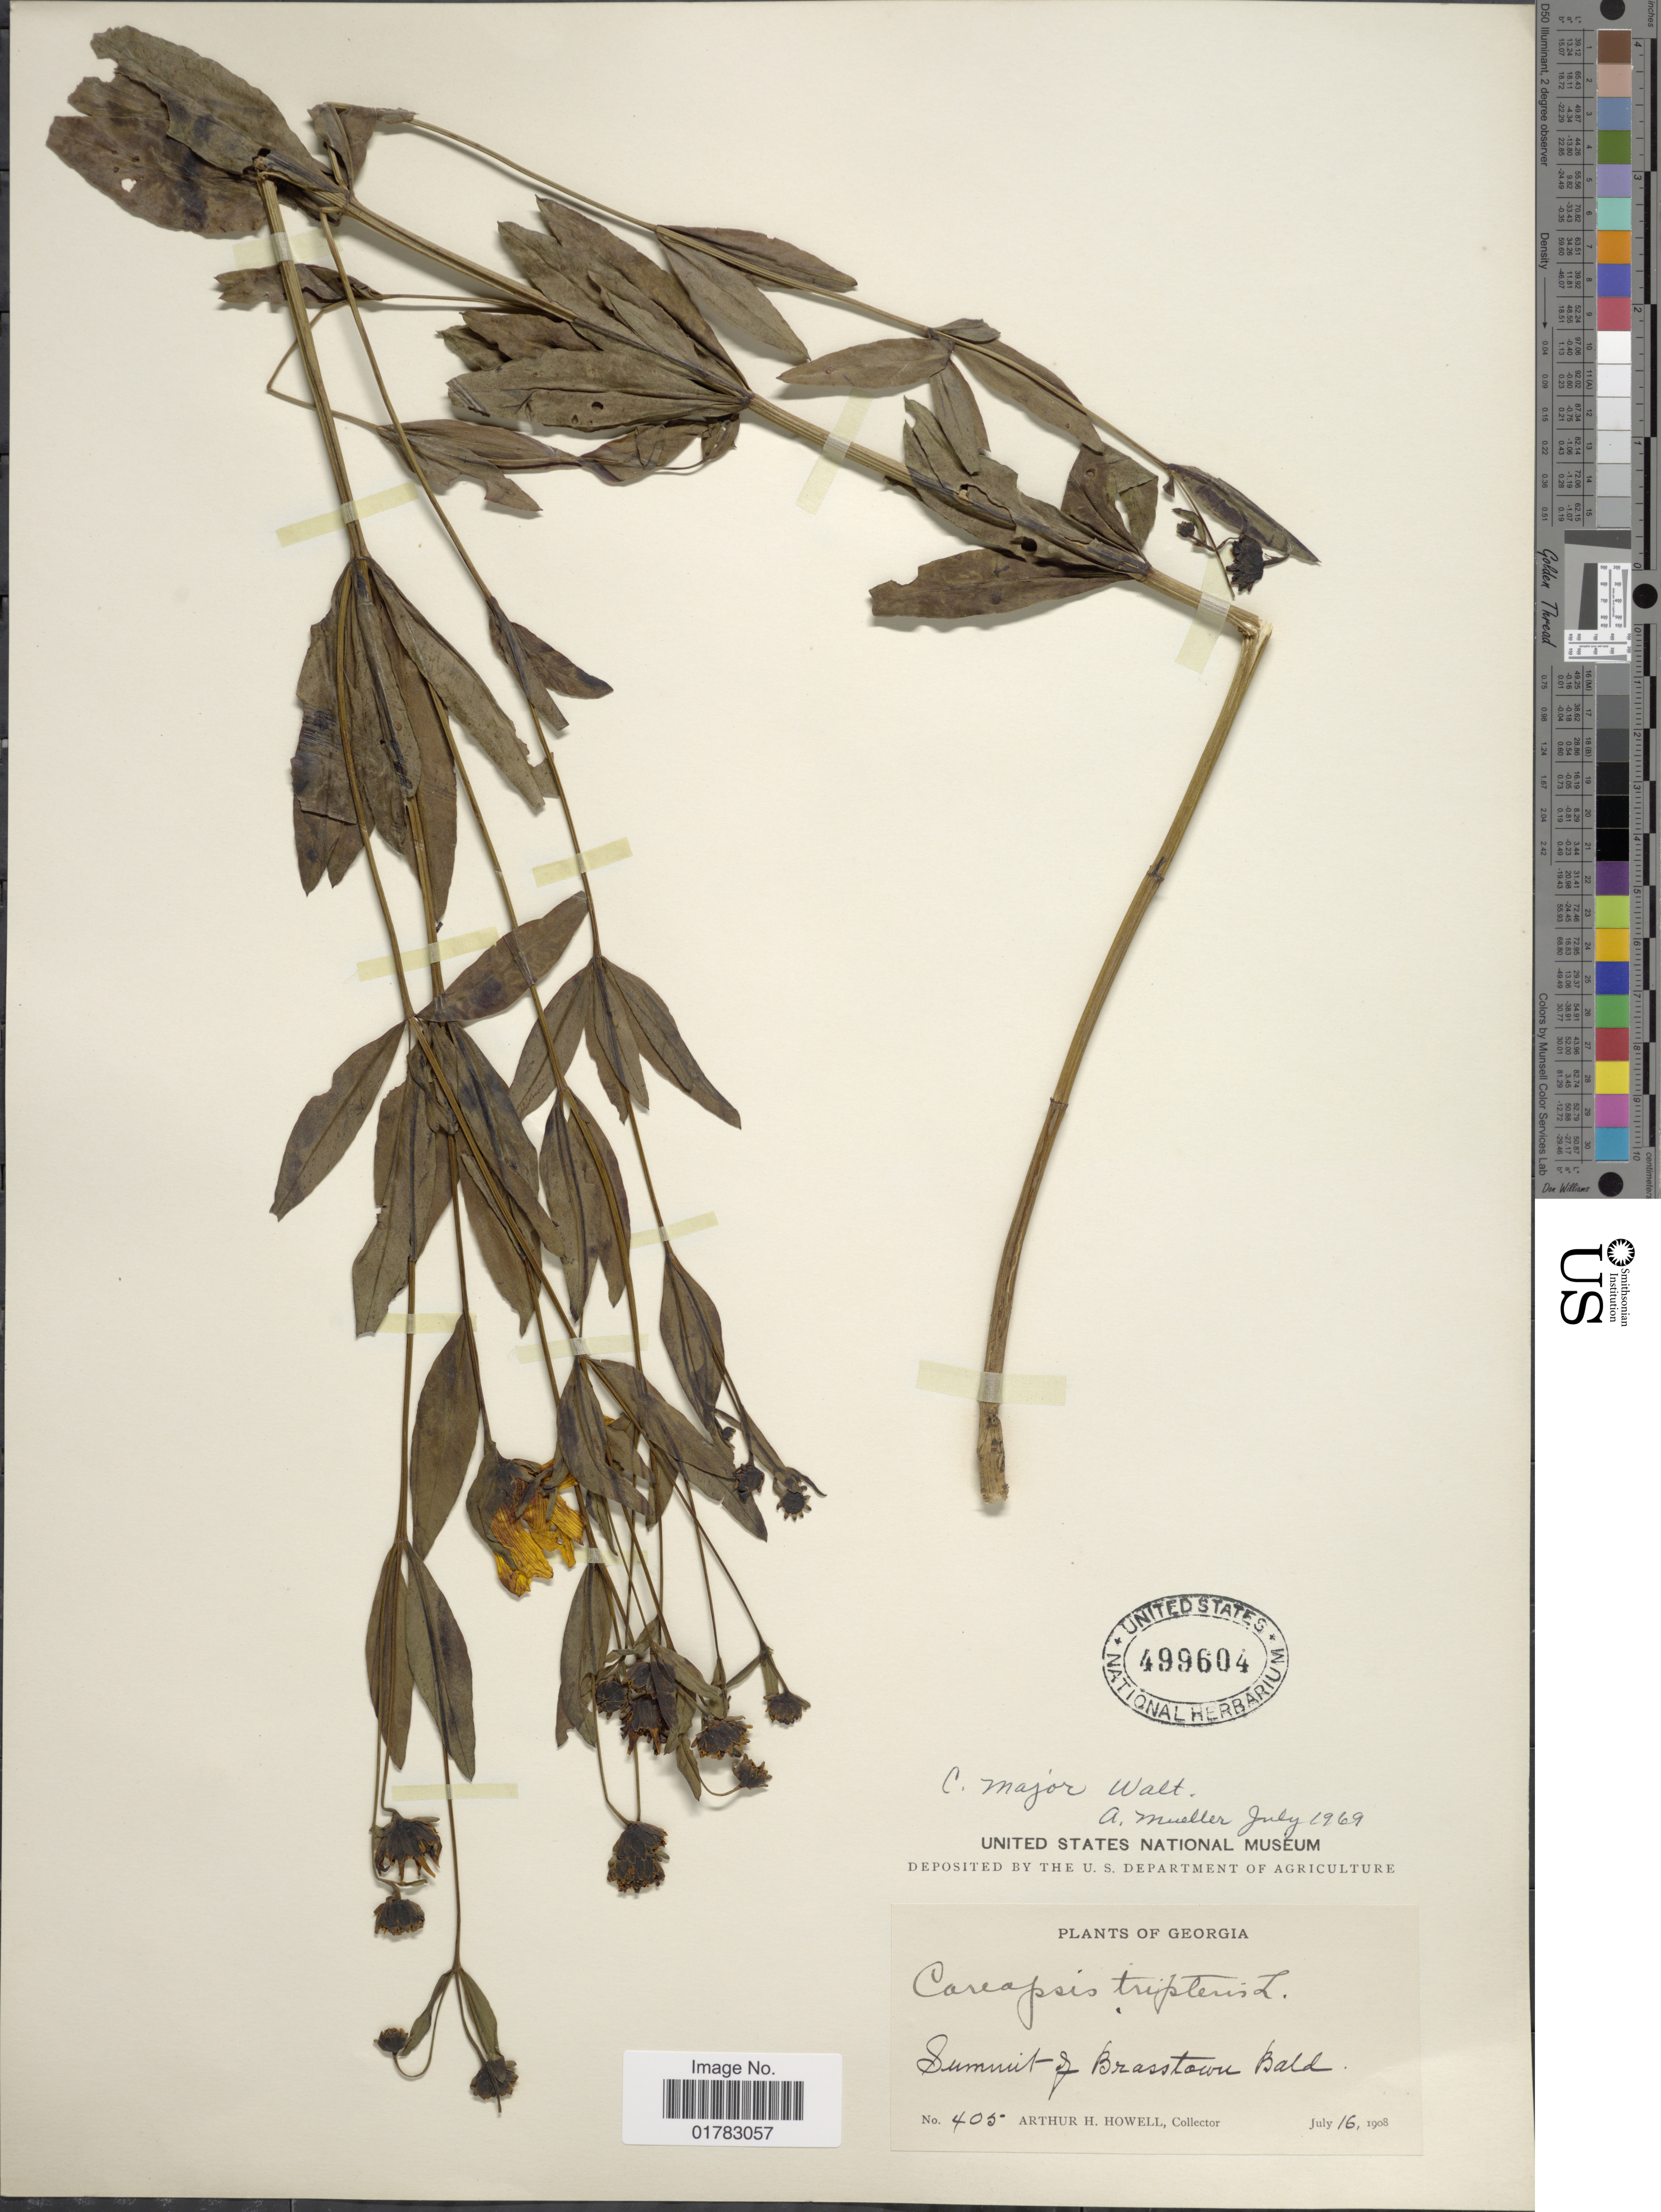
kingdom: Plantae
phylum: Tracheophyta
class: Magnoliopsida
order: Asterales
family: Asteraceae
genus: Coreopsis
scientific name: Coreopsis major var. stellata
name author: (Nutt.) Torr. & A. Gray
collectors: A. H. Howell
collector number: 405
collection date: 1908-07-16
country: United States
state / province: Georgia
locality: Summit of Brasstown Bald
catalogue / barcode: US 499604